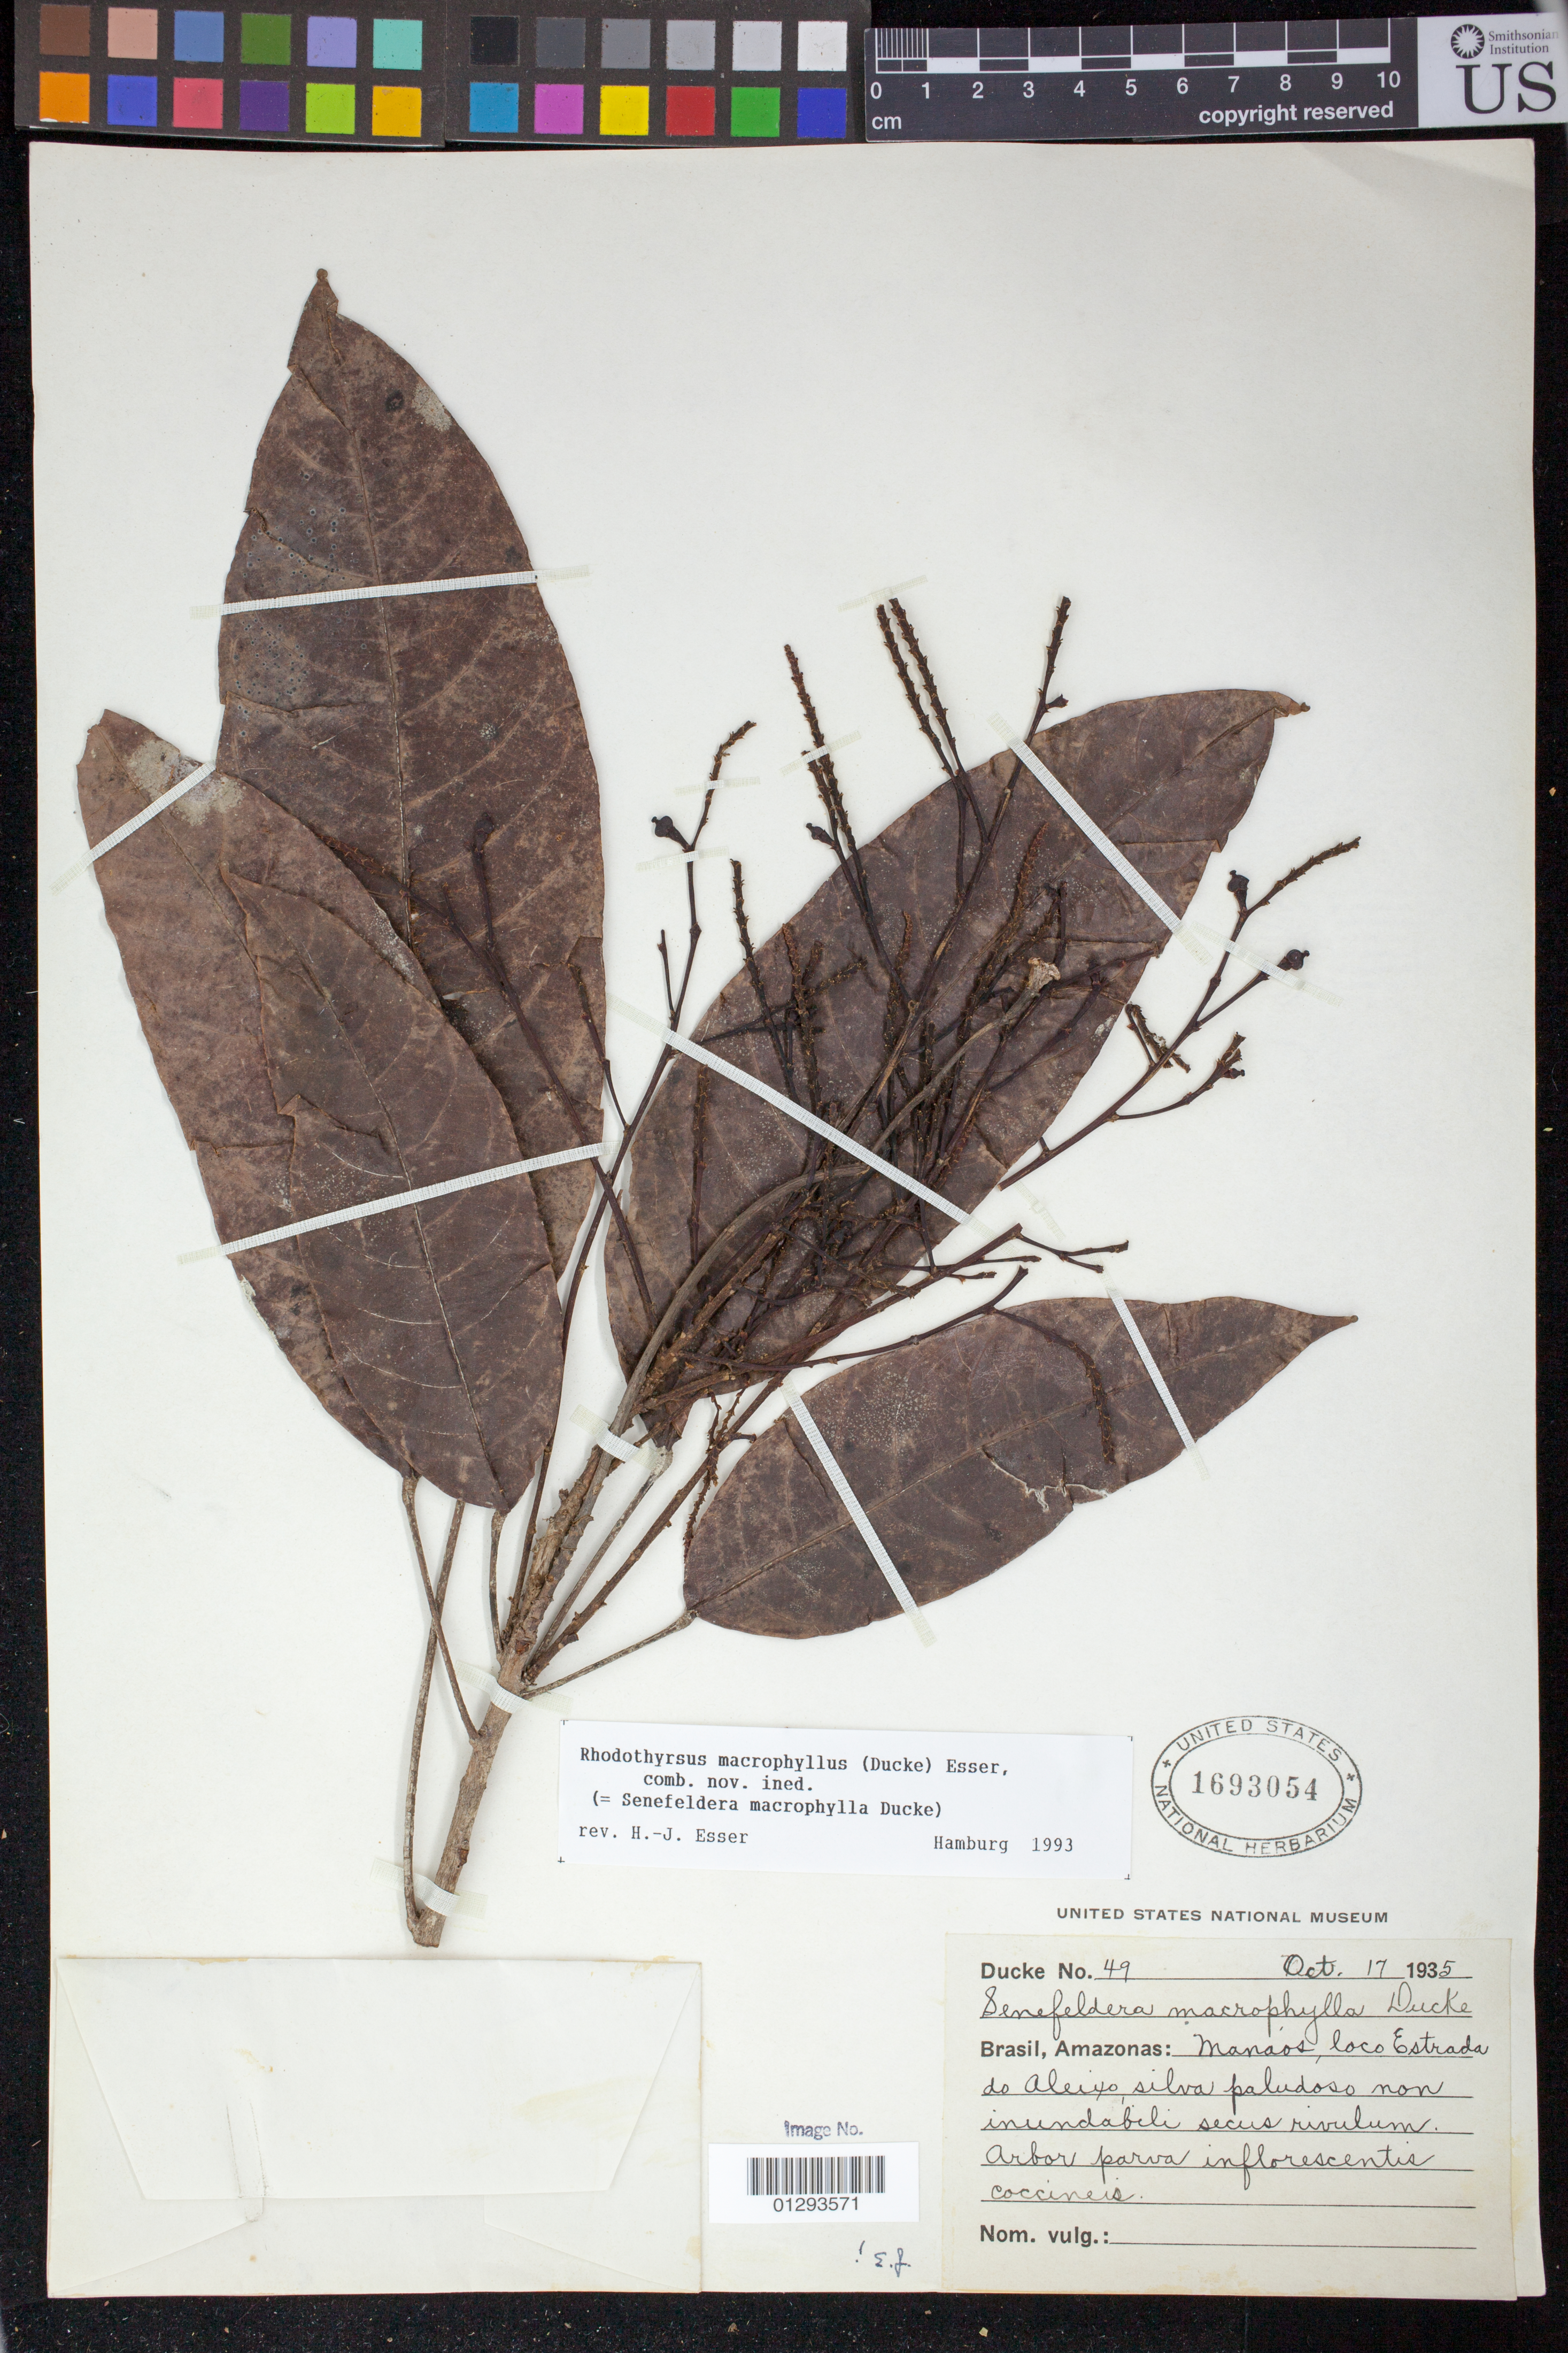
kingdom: Plantae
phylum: Tracheophyta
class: Magnoliopsida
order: Malpighiales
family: Euphorbiaceae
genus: Rhodothyrsus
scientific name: Rhodothyrsus macrophyllus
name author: (Ducke) Esser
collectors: A. Ducke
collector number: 49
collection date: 1935-10-17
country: Brazil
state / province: Amazonas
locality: Manaos, loco Estrada do Aleixo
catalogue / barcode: US 1693054